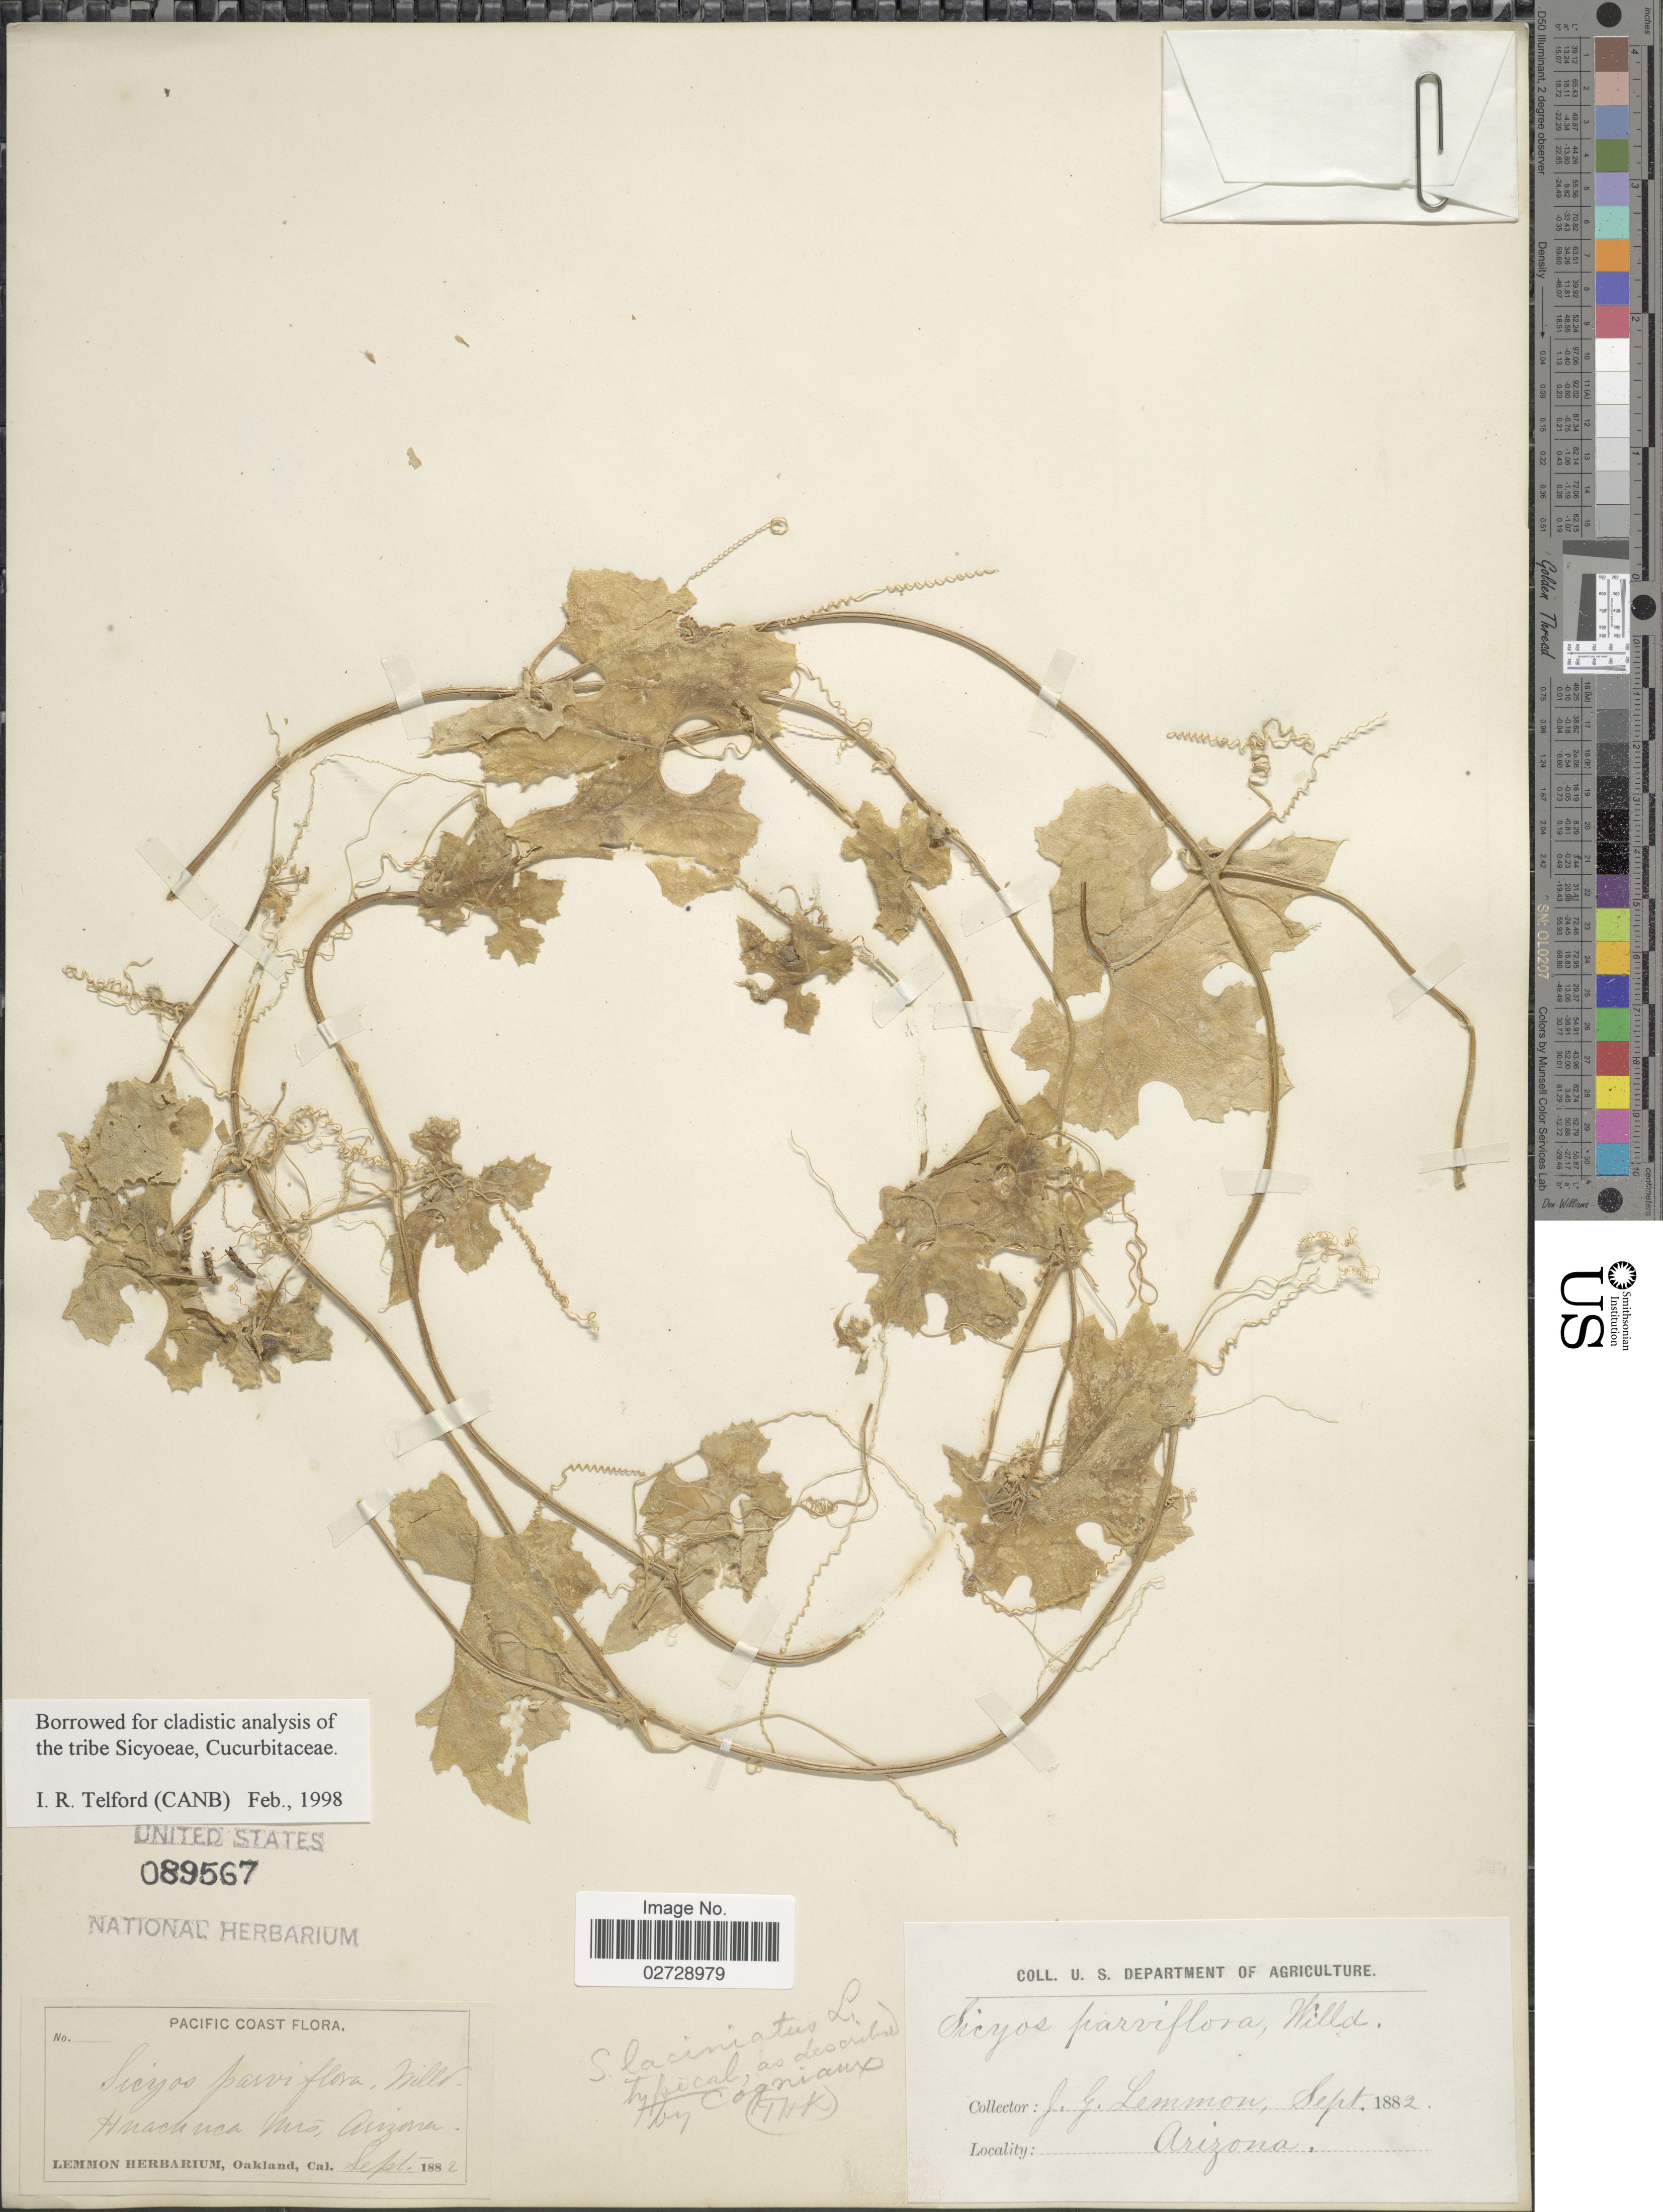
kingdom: Plantae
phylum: Tracheophyta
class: Magnoliopsida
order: Cucurbitales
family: Cucurbitaceae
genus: Sicyos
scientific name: Sicyos laciniatus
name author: L.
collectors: J. Lemmon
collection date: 1882-09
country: United States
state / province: Arizona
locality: Pacific Coast, Huachuca Mts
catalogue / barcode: US 89567